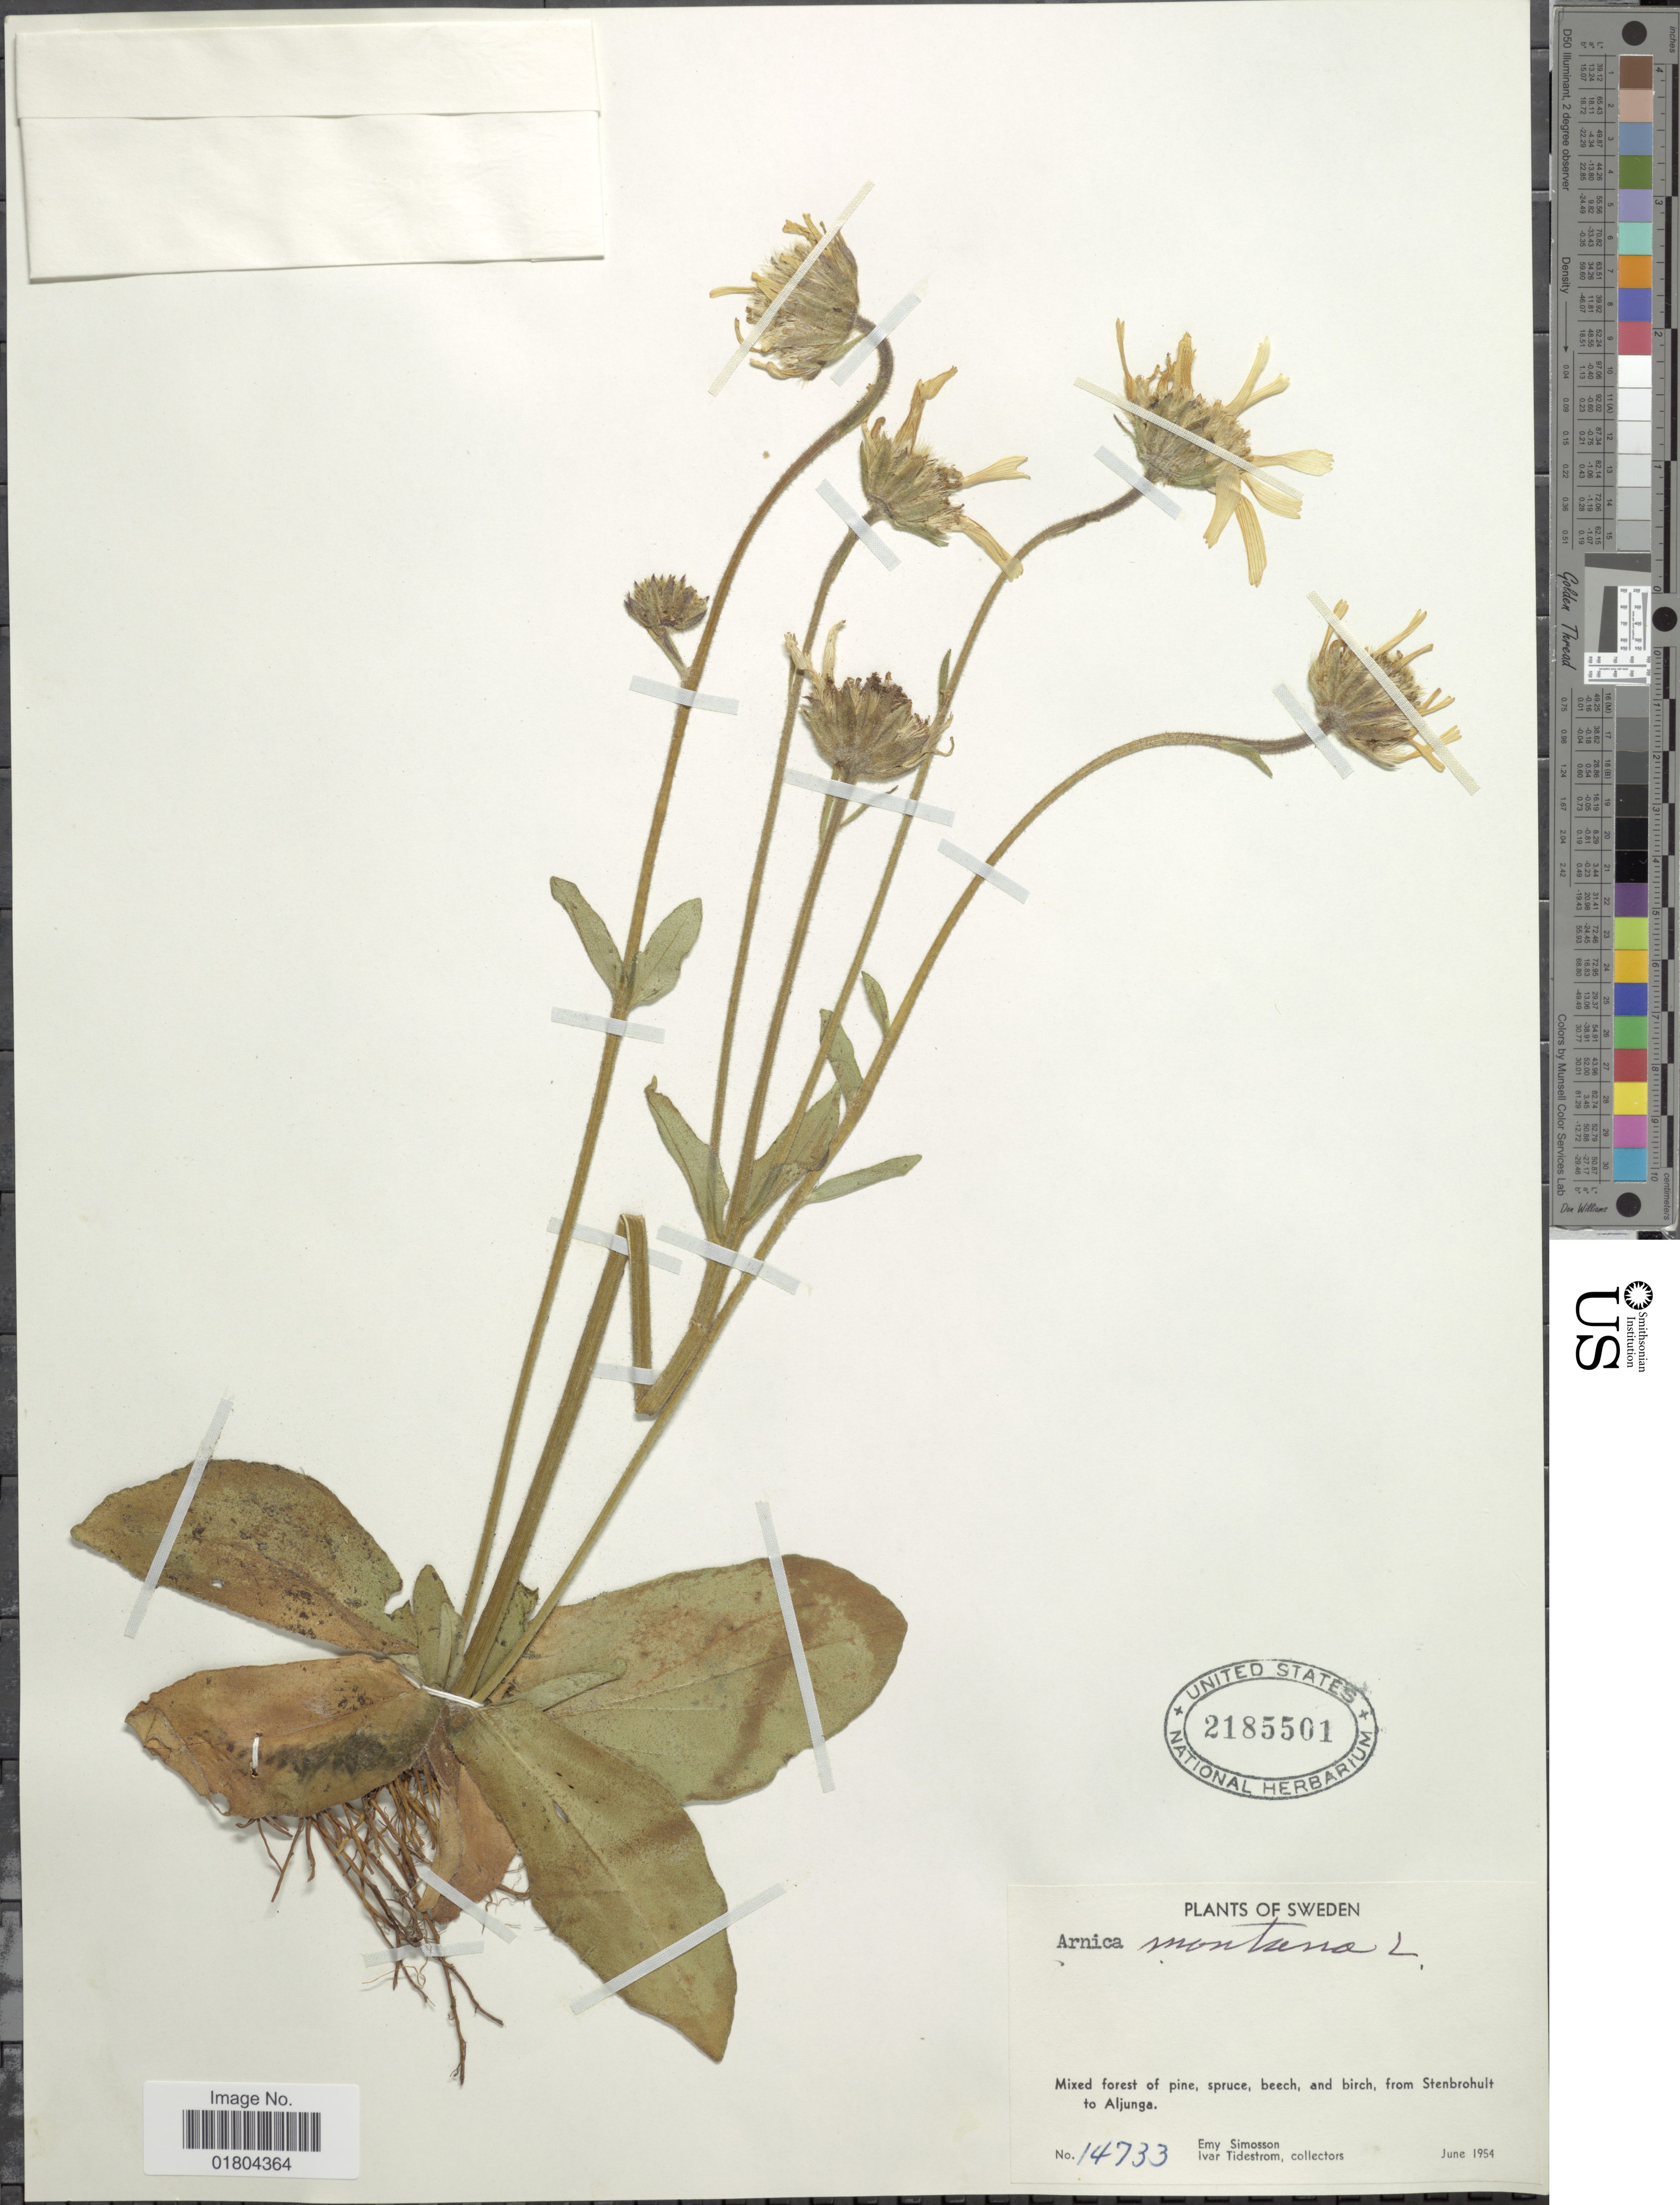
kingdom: Plantae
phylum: Tracheophyta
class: Magnoliopsida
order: Asterales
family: Asteraceae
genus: Arnica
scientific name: Arnica montana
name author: L.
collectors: E. Simosson & I. F. Tidestrom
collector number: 14733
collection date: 1954-06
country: Sweden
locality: Mixed forest of pine, spruce, beech, and birch, from Stenbrohult to Aljunga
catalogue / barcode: US 2185501